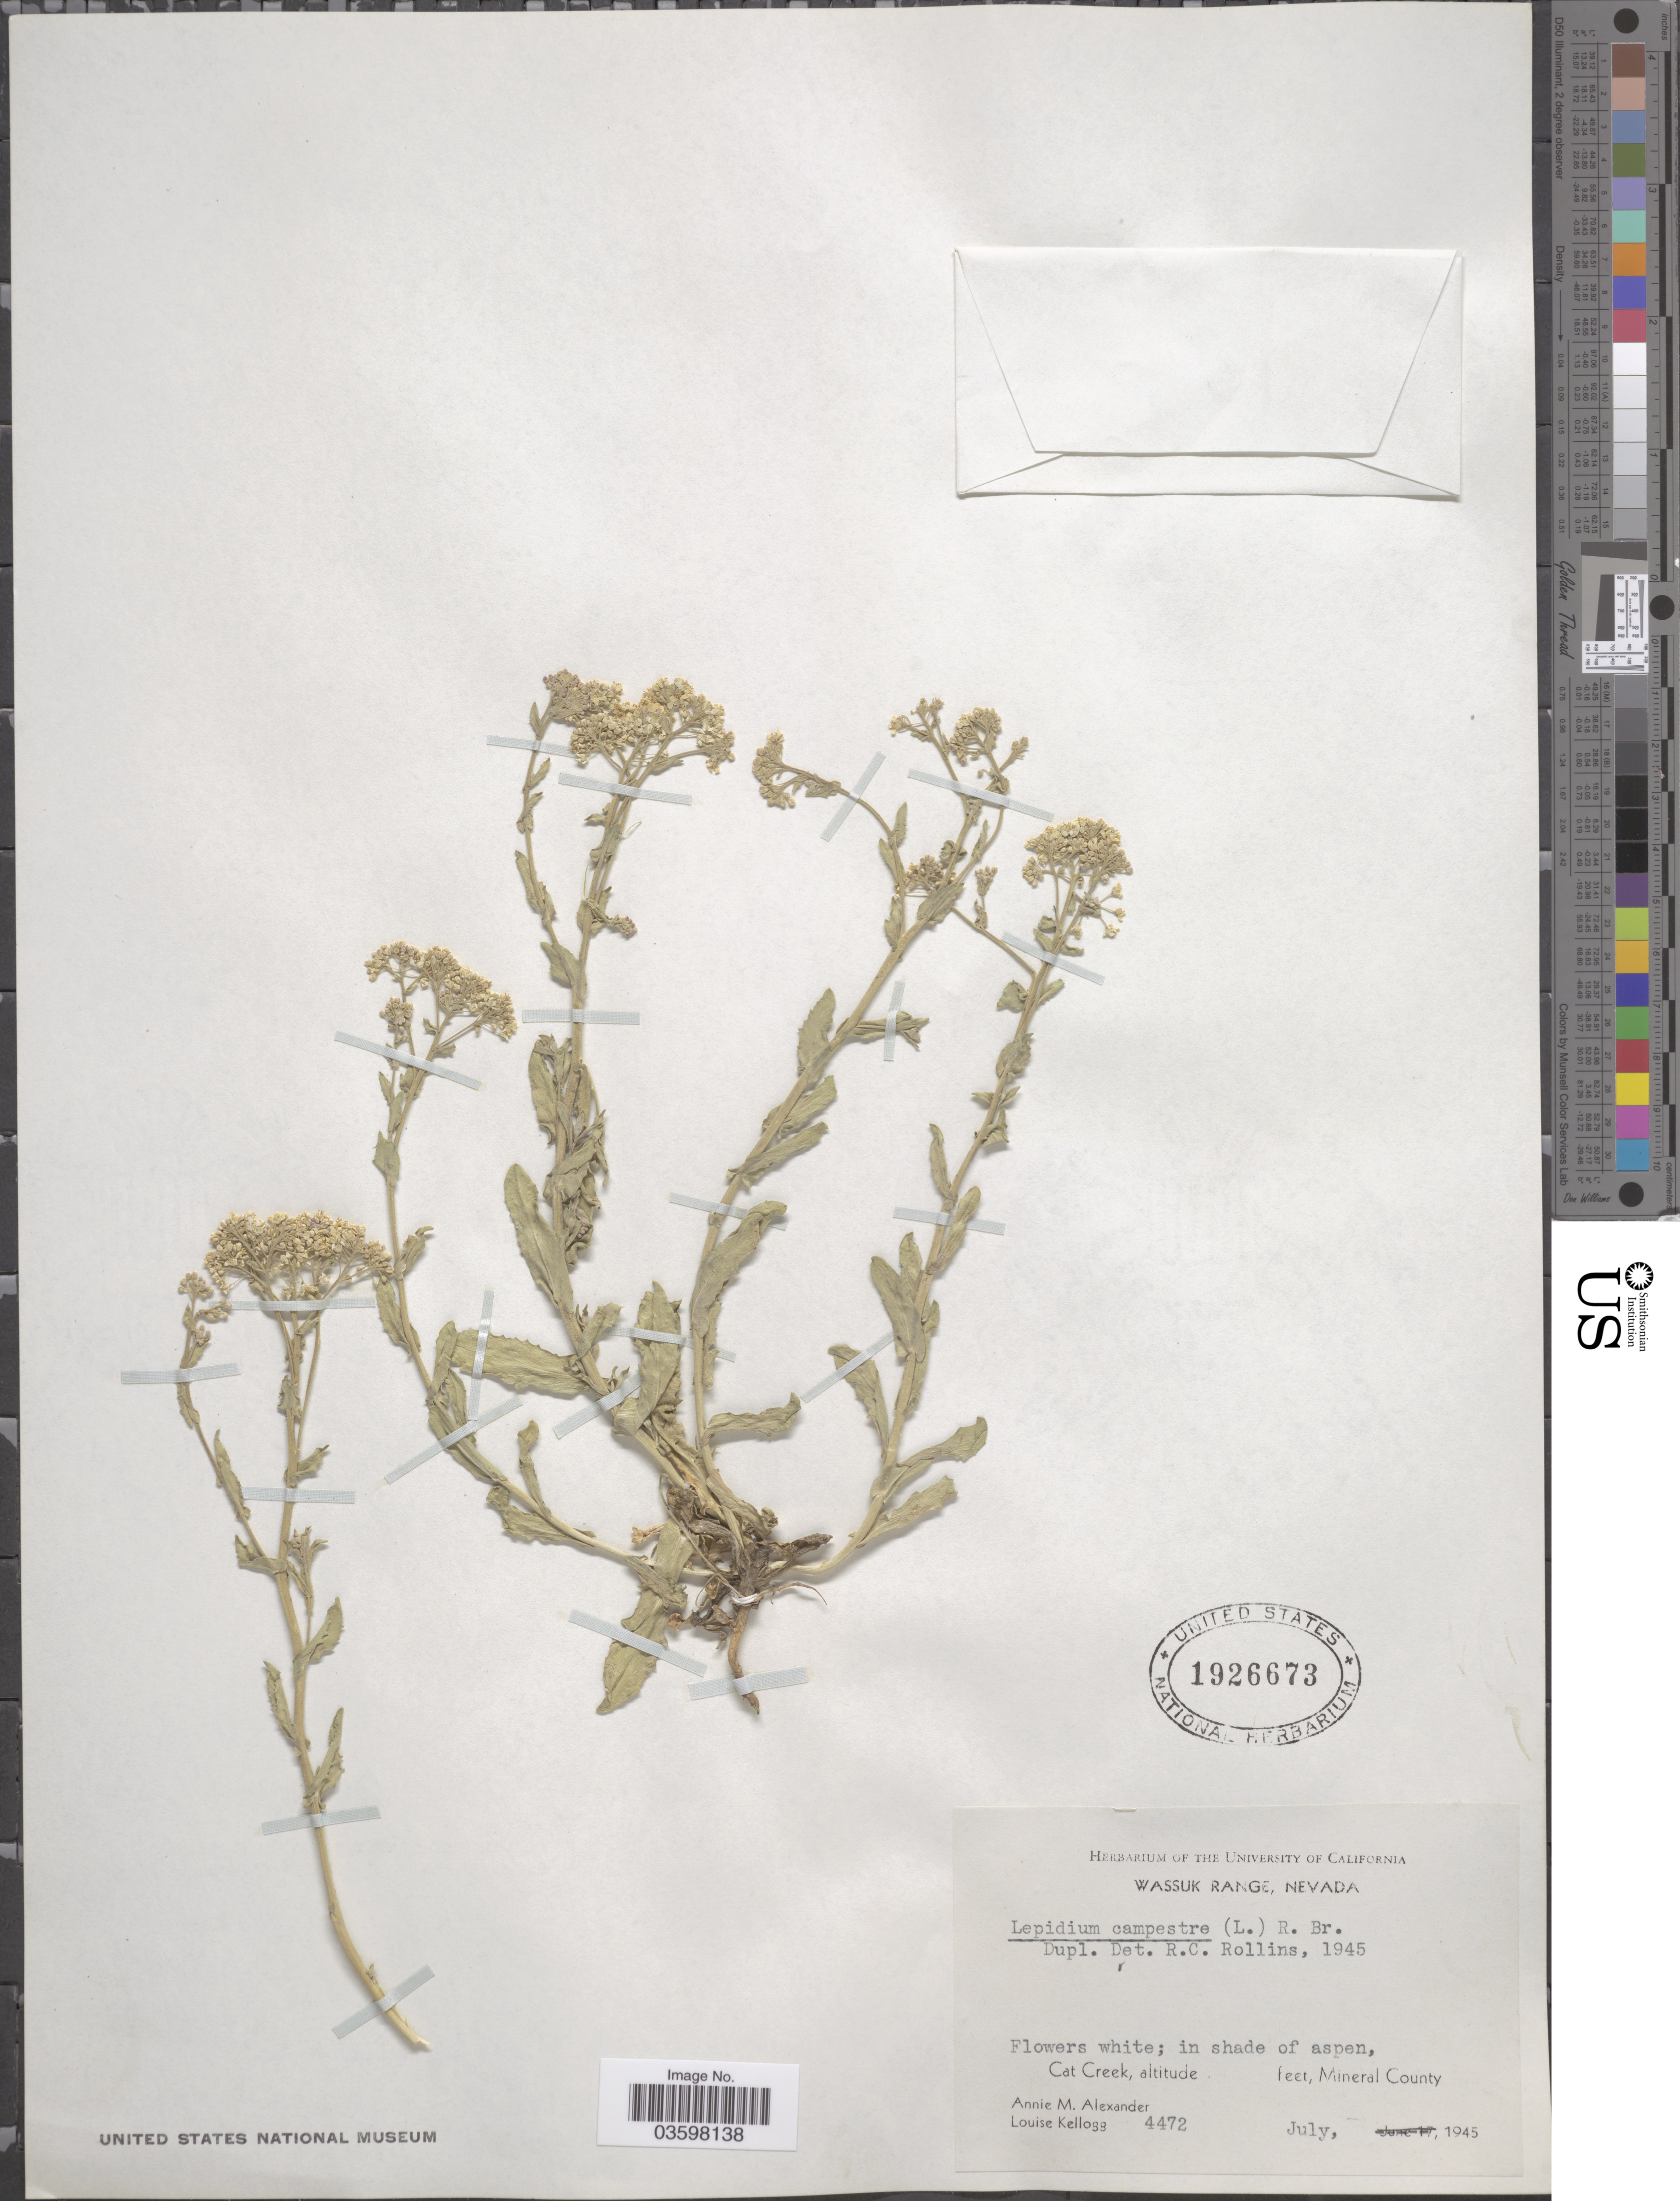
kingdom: Plantae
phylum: Tracheophyta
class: Magnoliopsida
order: Brassicales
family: Brassicaceae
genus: Lepidium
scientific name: Lepidium campestre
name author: (L.) W.T. Aiton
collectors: A. M. Alexander & L. Kellogg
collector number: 4472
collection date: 1945-07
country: United States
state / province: Nevada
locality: Wassuk Range. Cat Creek, Mineral County.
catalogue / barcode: US 1926673